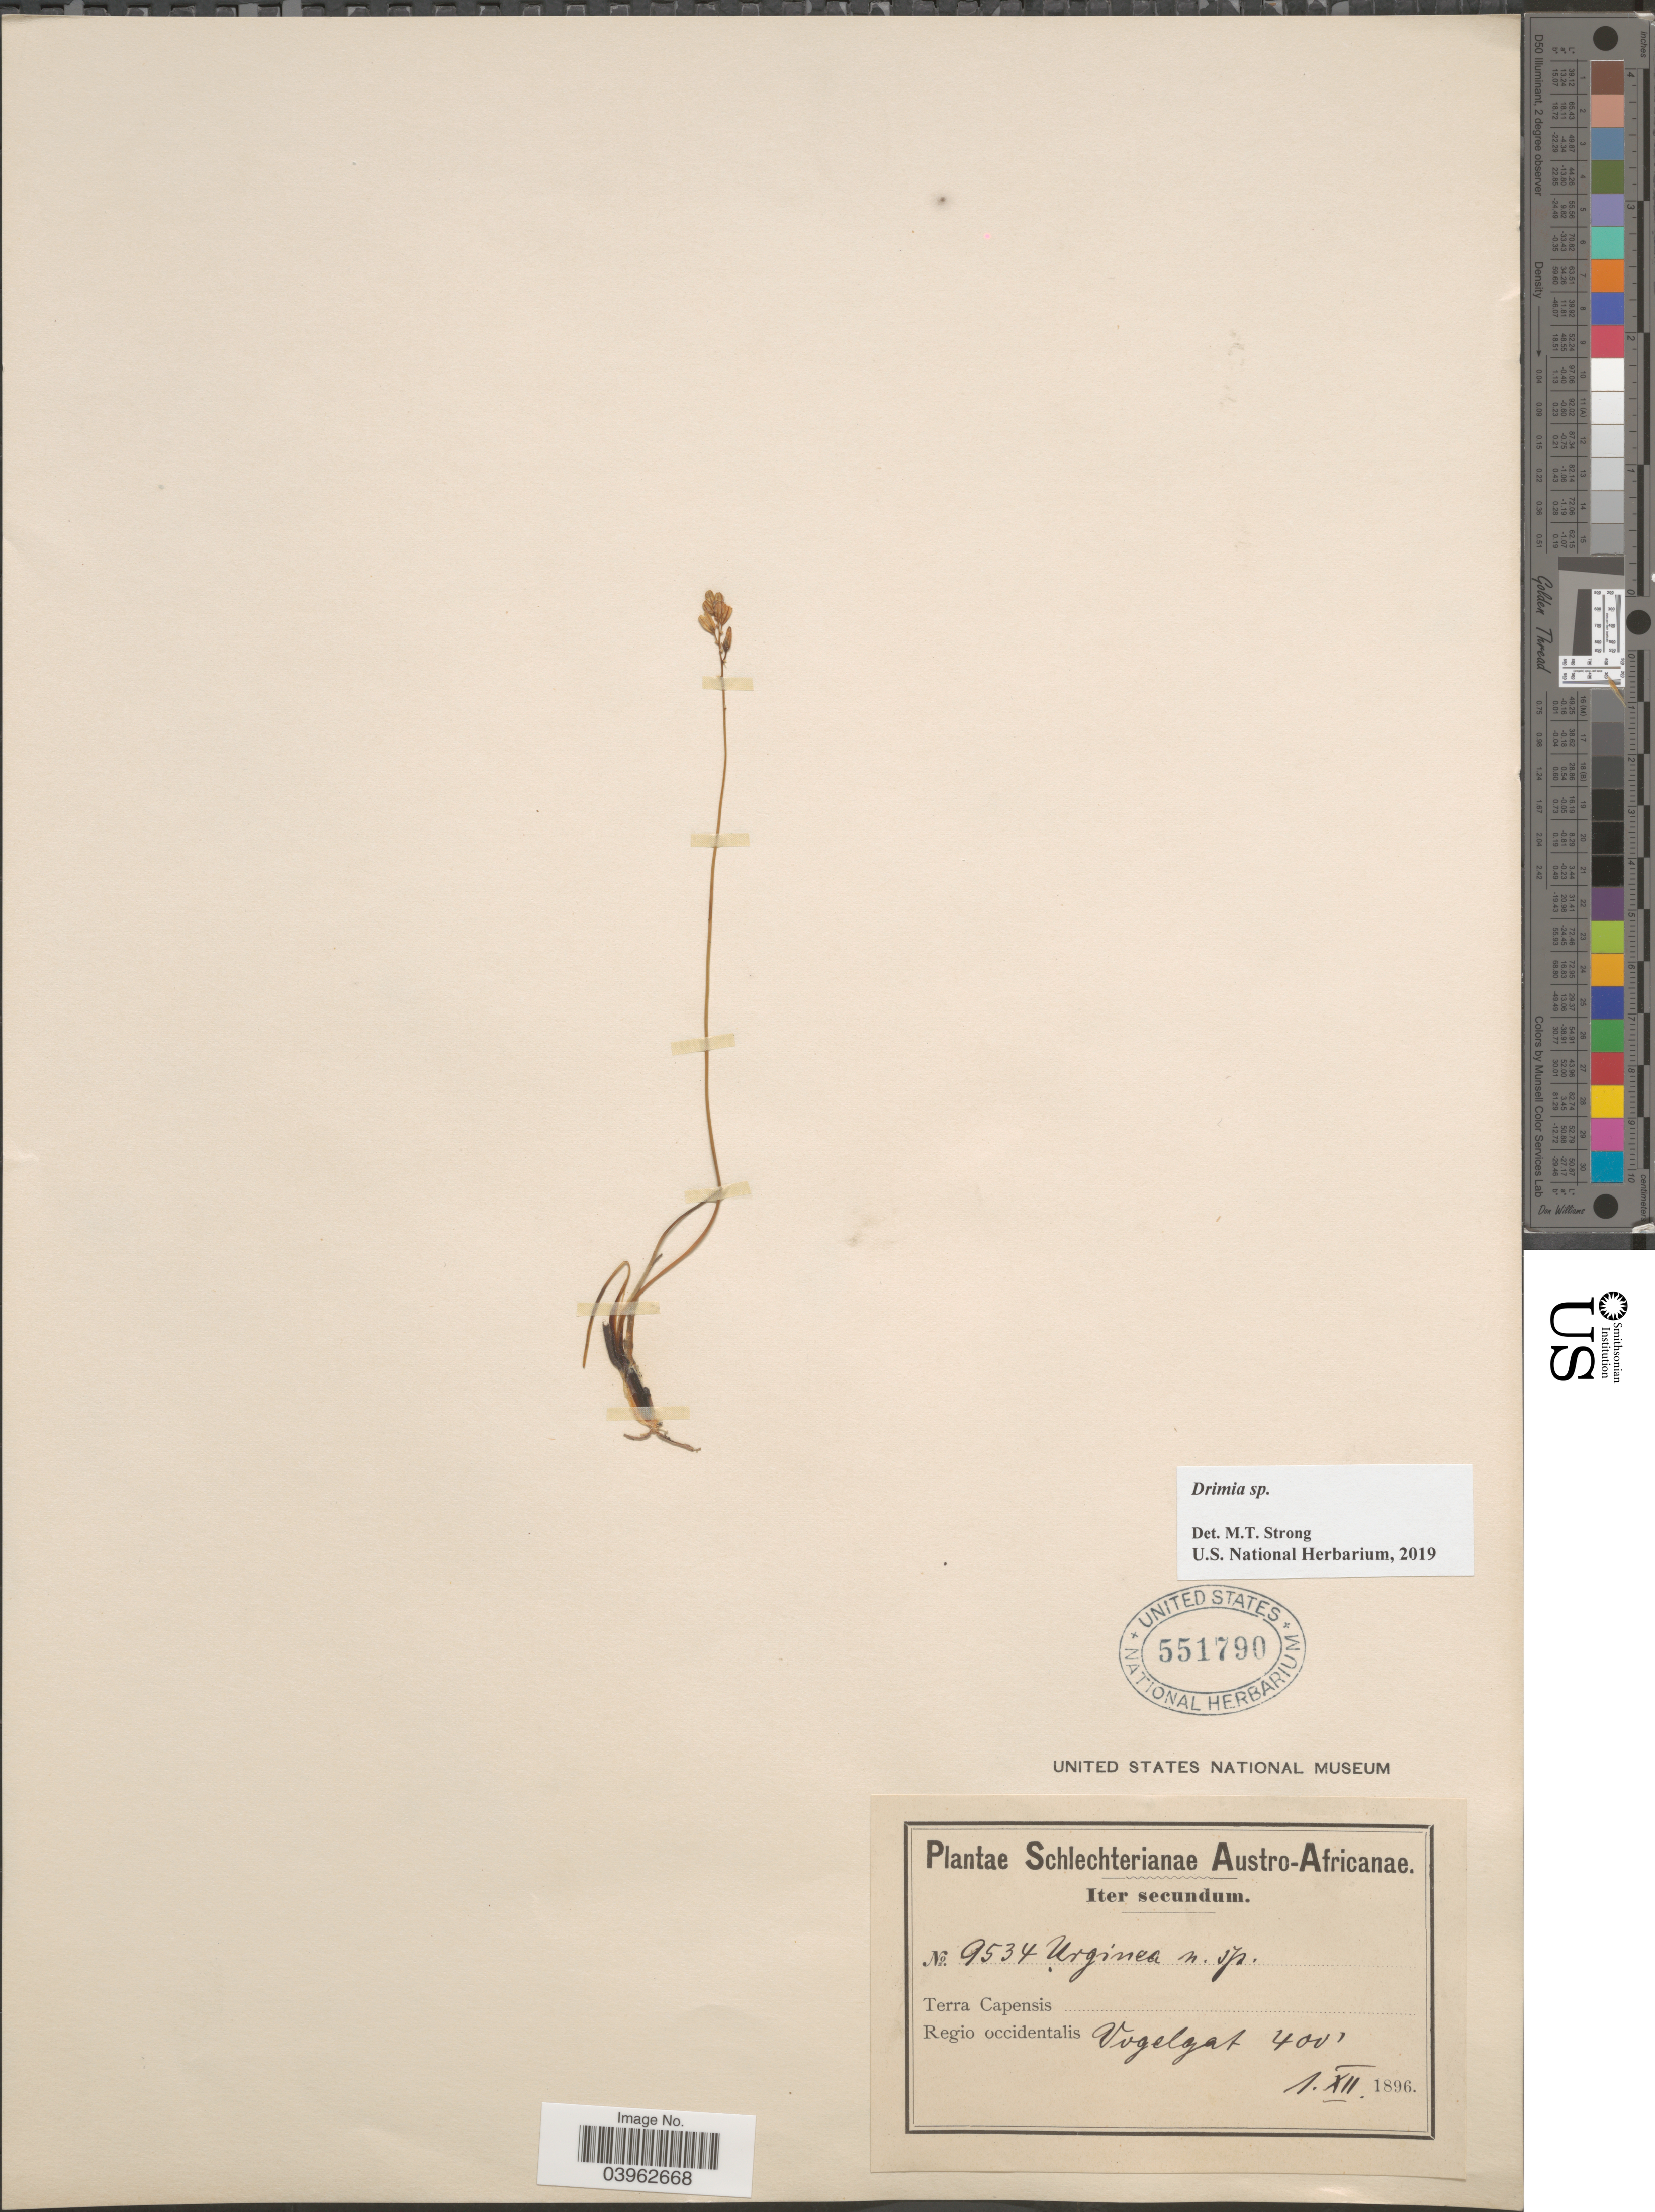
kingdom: Plantae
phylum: Tracheophyta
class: Liliopsida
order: Asparagales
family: Asparagaceae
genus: Drimia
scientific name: Drimia sp.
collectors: Schlechter, --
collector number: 9534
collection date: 1896-12-01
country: South Africa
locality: Austro-Africanae. Terra Capensis. Regio occidentalis Vogelgat.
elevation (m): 122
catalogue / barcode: US 551790